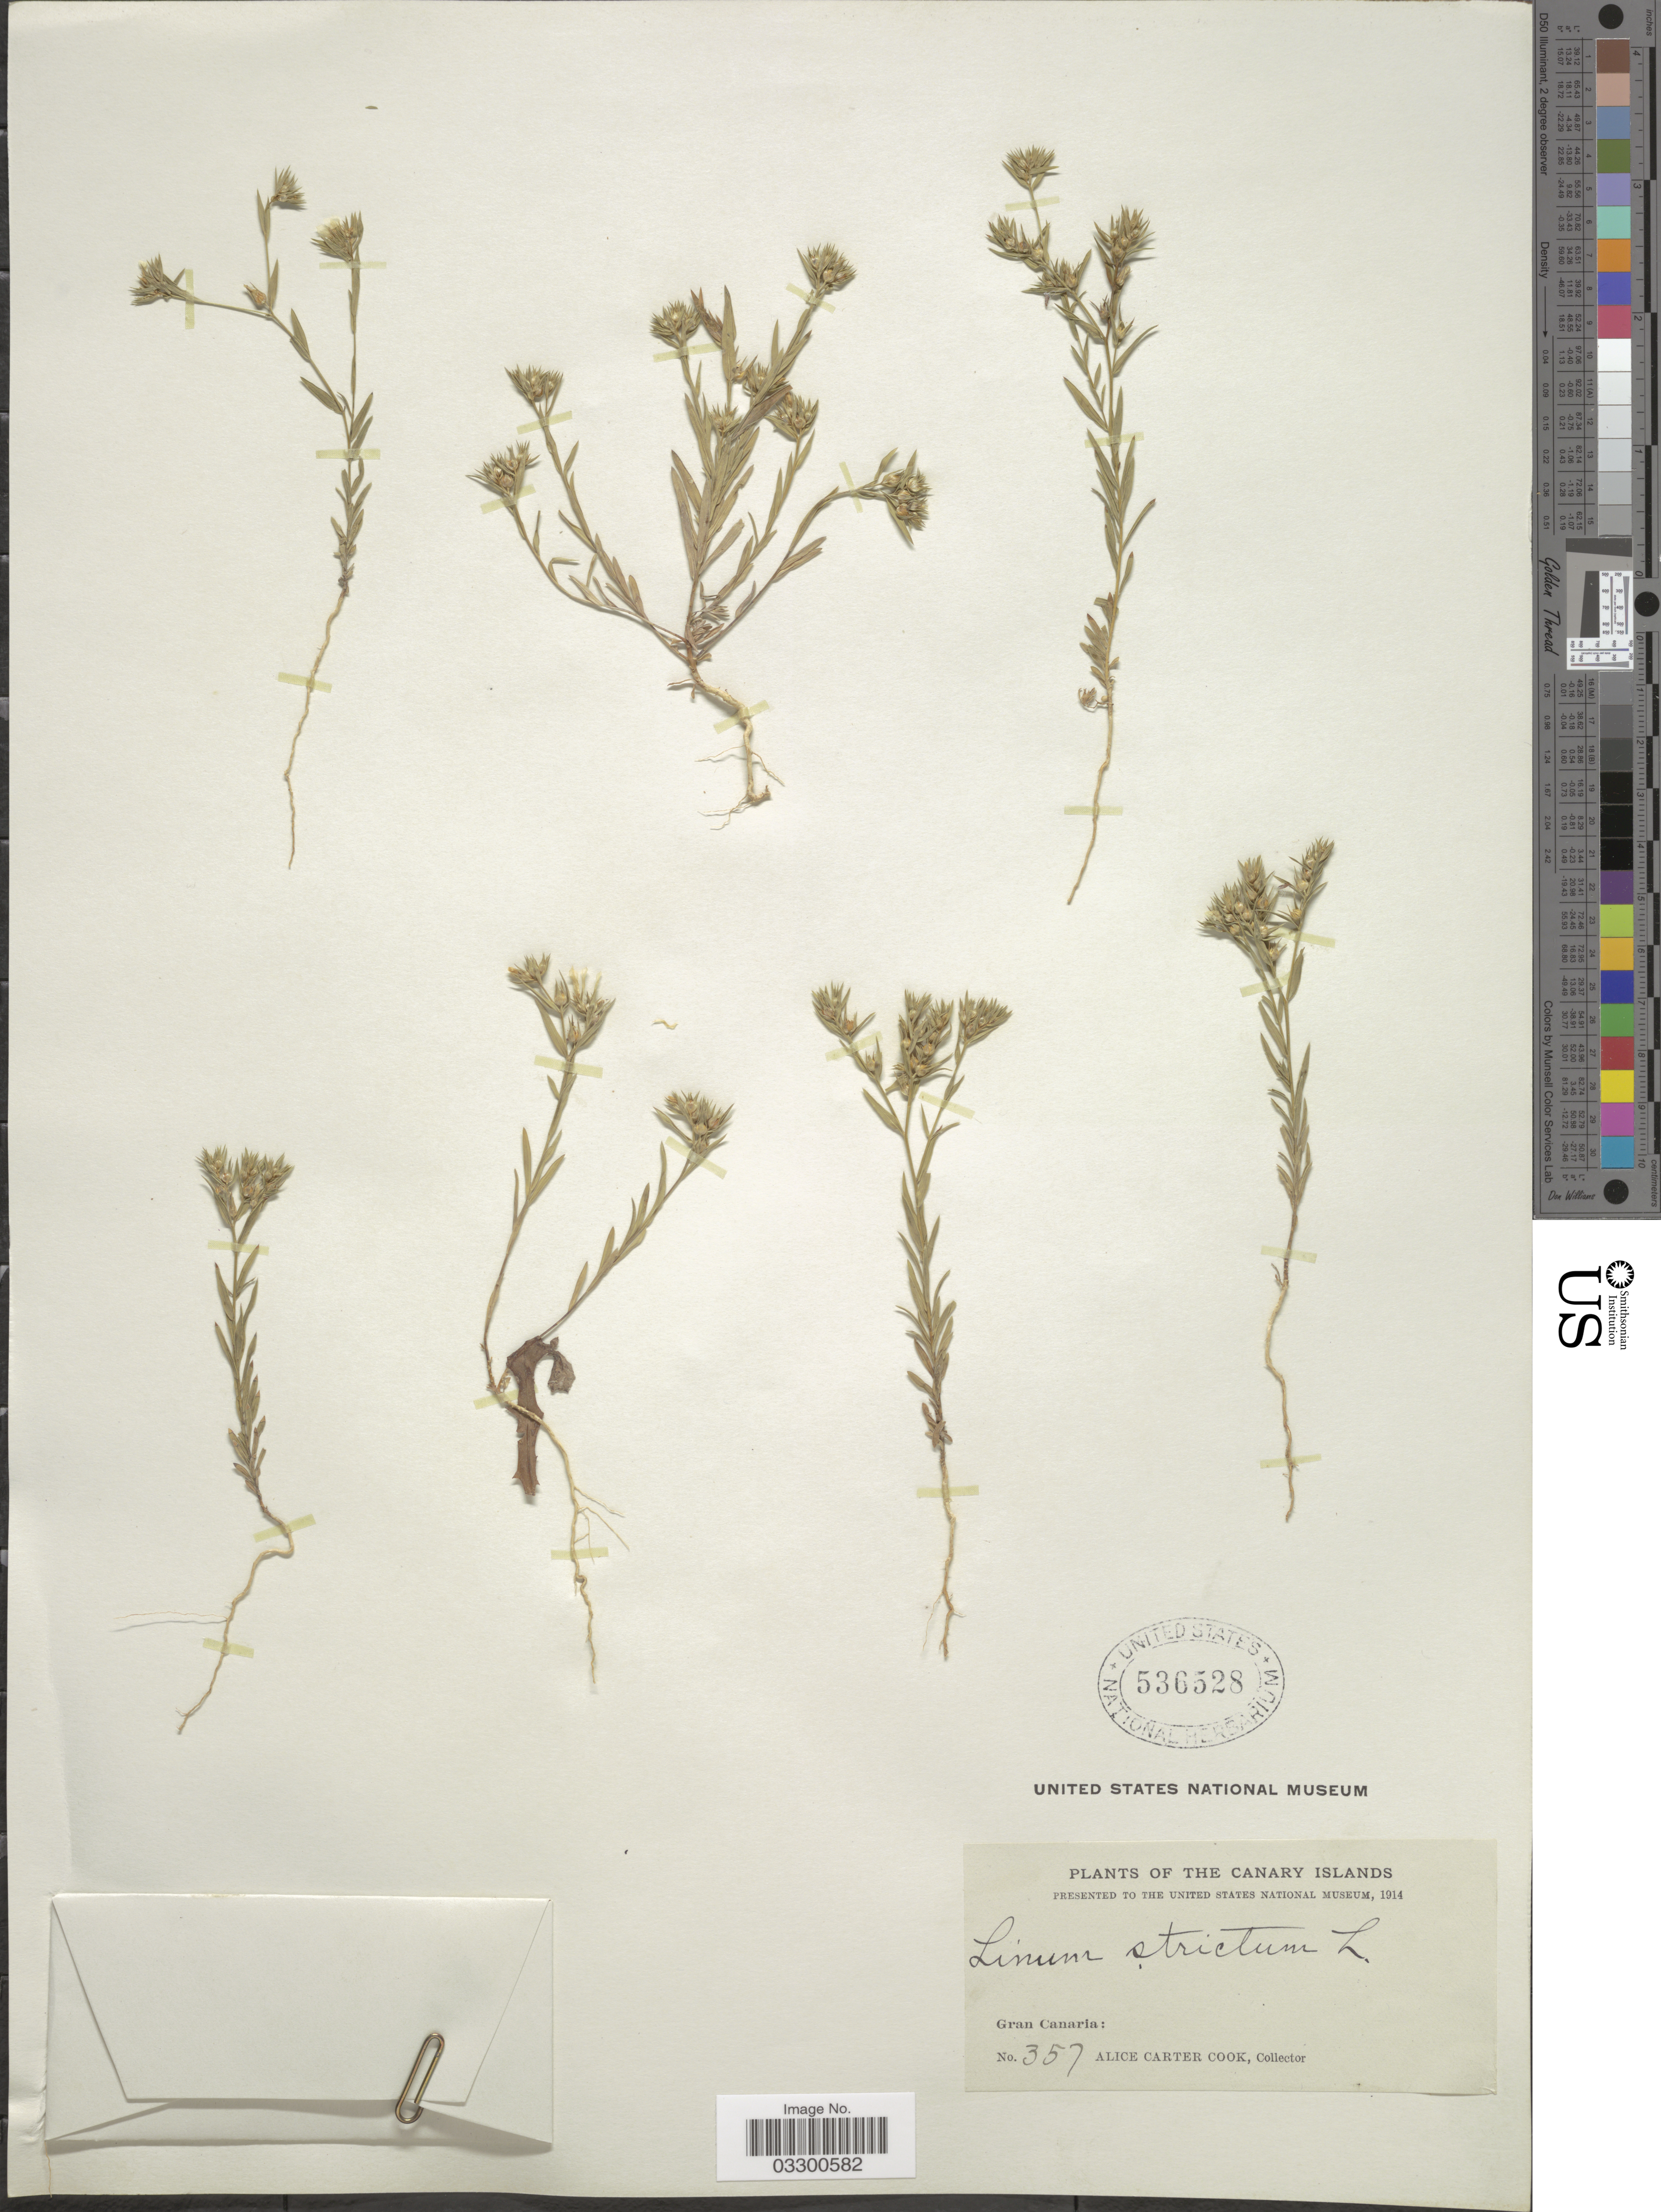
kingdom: Plantae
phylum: Tracheophyta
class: Magnoliopsida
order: Malpighiales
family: Linaceae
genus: Linum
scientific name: Linum spicatum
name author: Pers.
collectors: Alice C. Cook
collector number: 357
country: Spain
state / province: Canarias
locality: The Canary Islands. Gran Canaria.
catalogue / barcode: US 536528